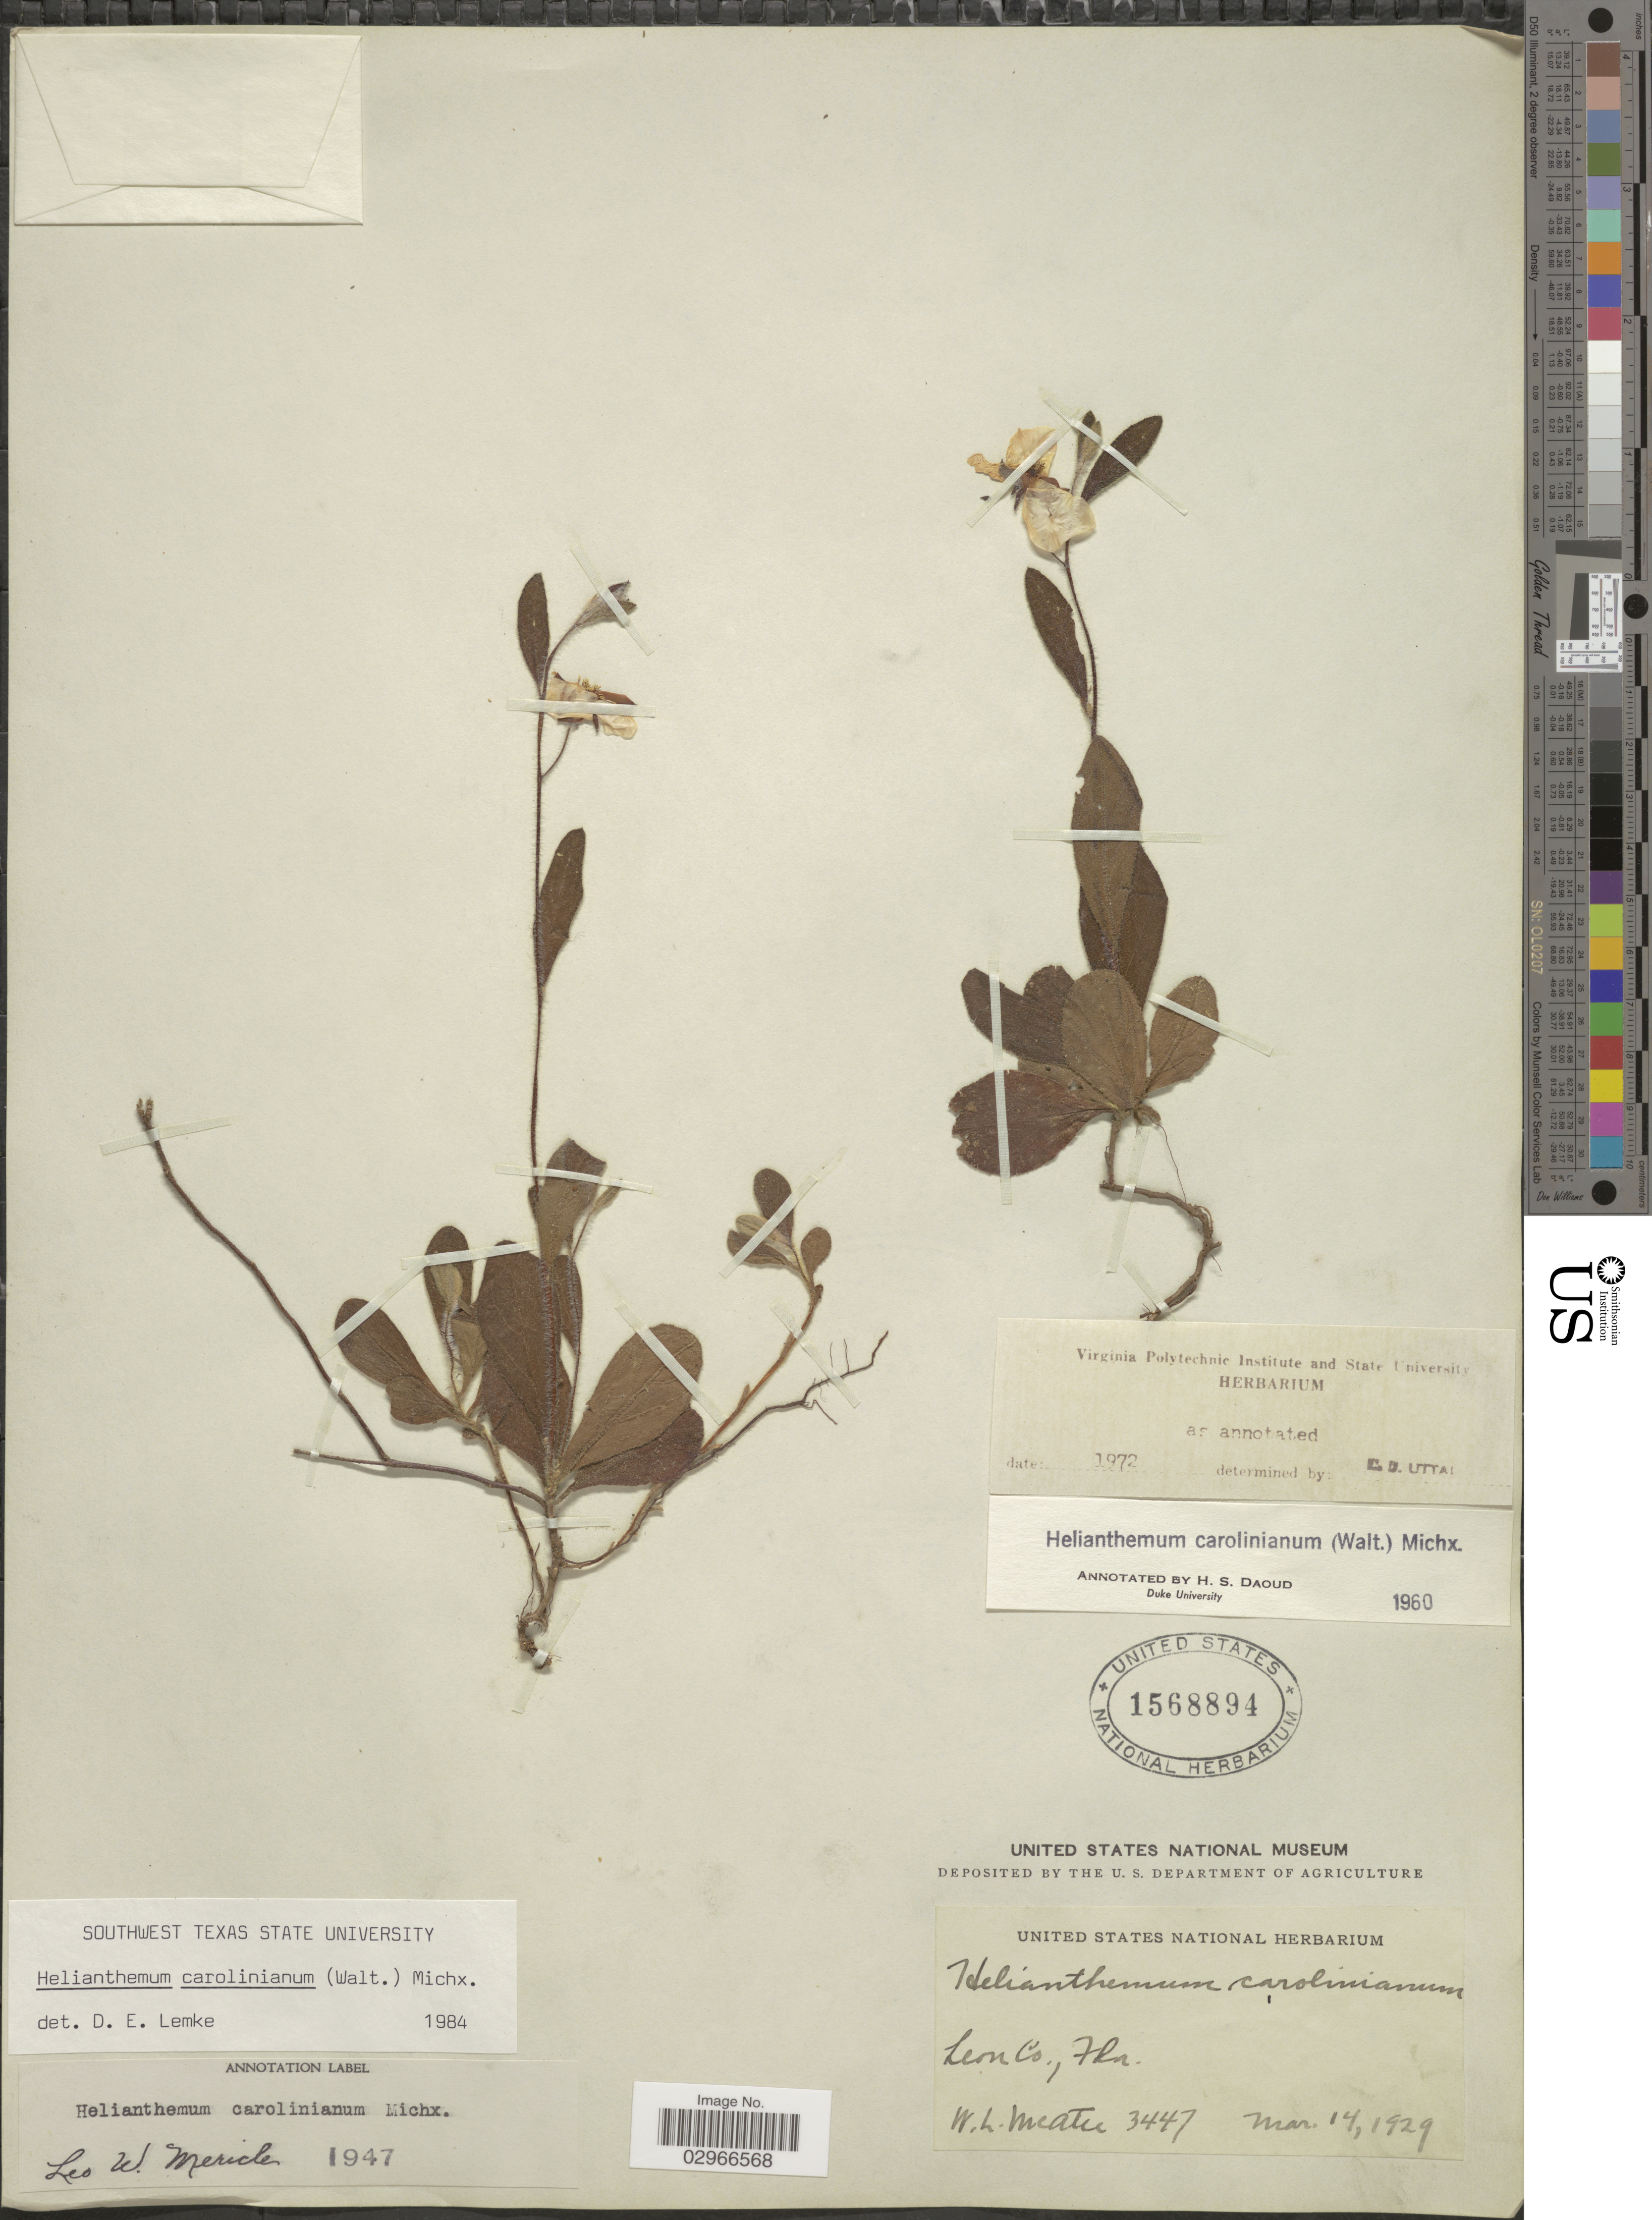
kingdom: Plantae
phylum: Tracheophyta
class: Magnoliopsida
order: Malvales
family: Cistaceae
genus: Helianthemum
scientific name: Helianthemum carolinianum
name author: (Walter) Michx.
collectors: W. McAtee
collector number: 3447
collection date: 1929-03-14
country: United States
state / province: Florida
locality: Leon Co., Fla.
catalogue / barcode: US 1568894